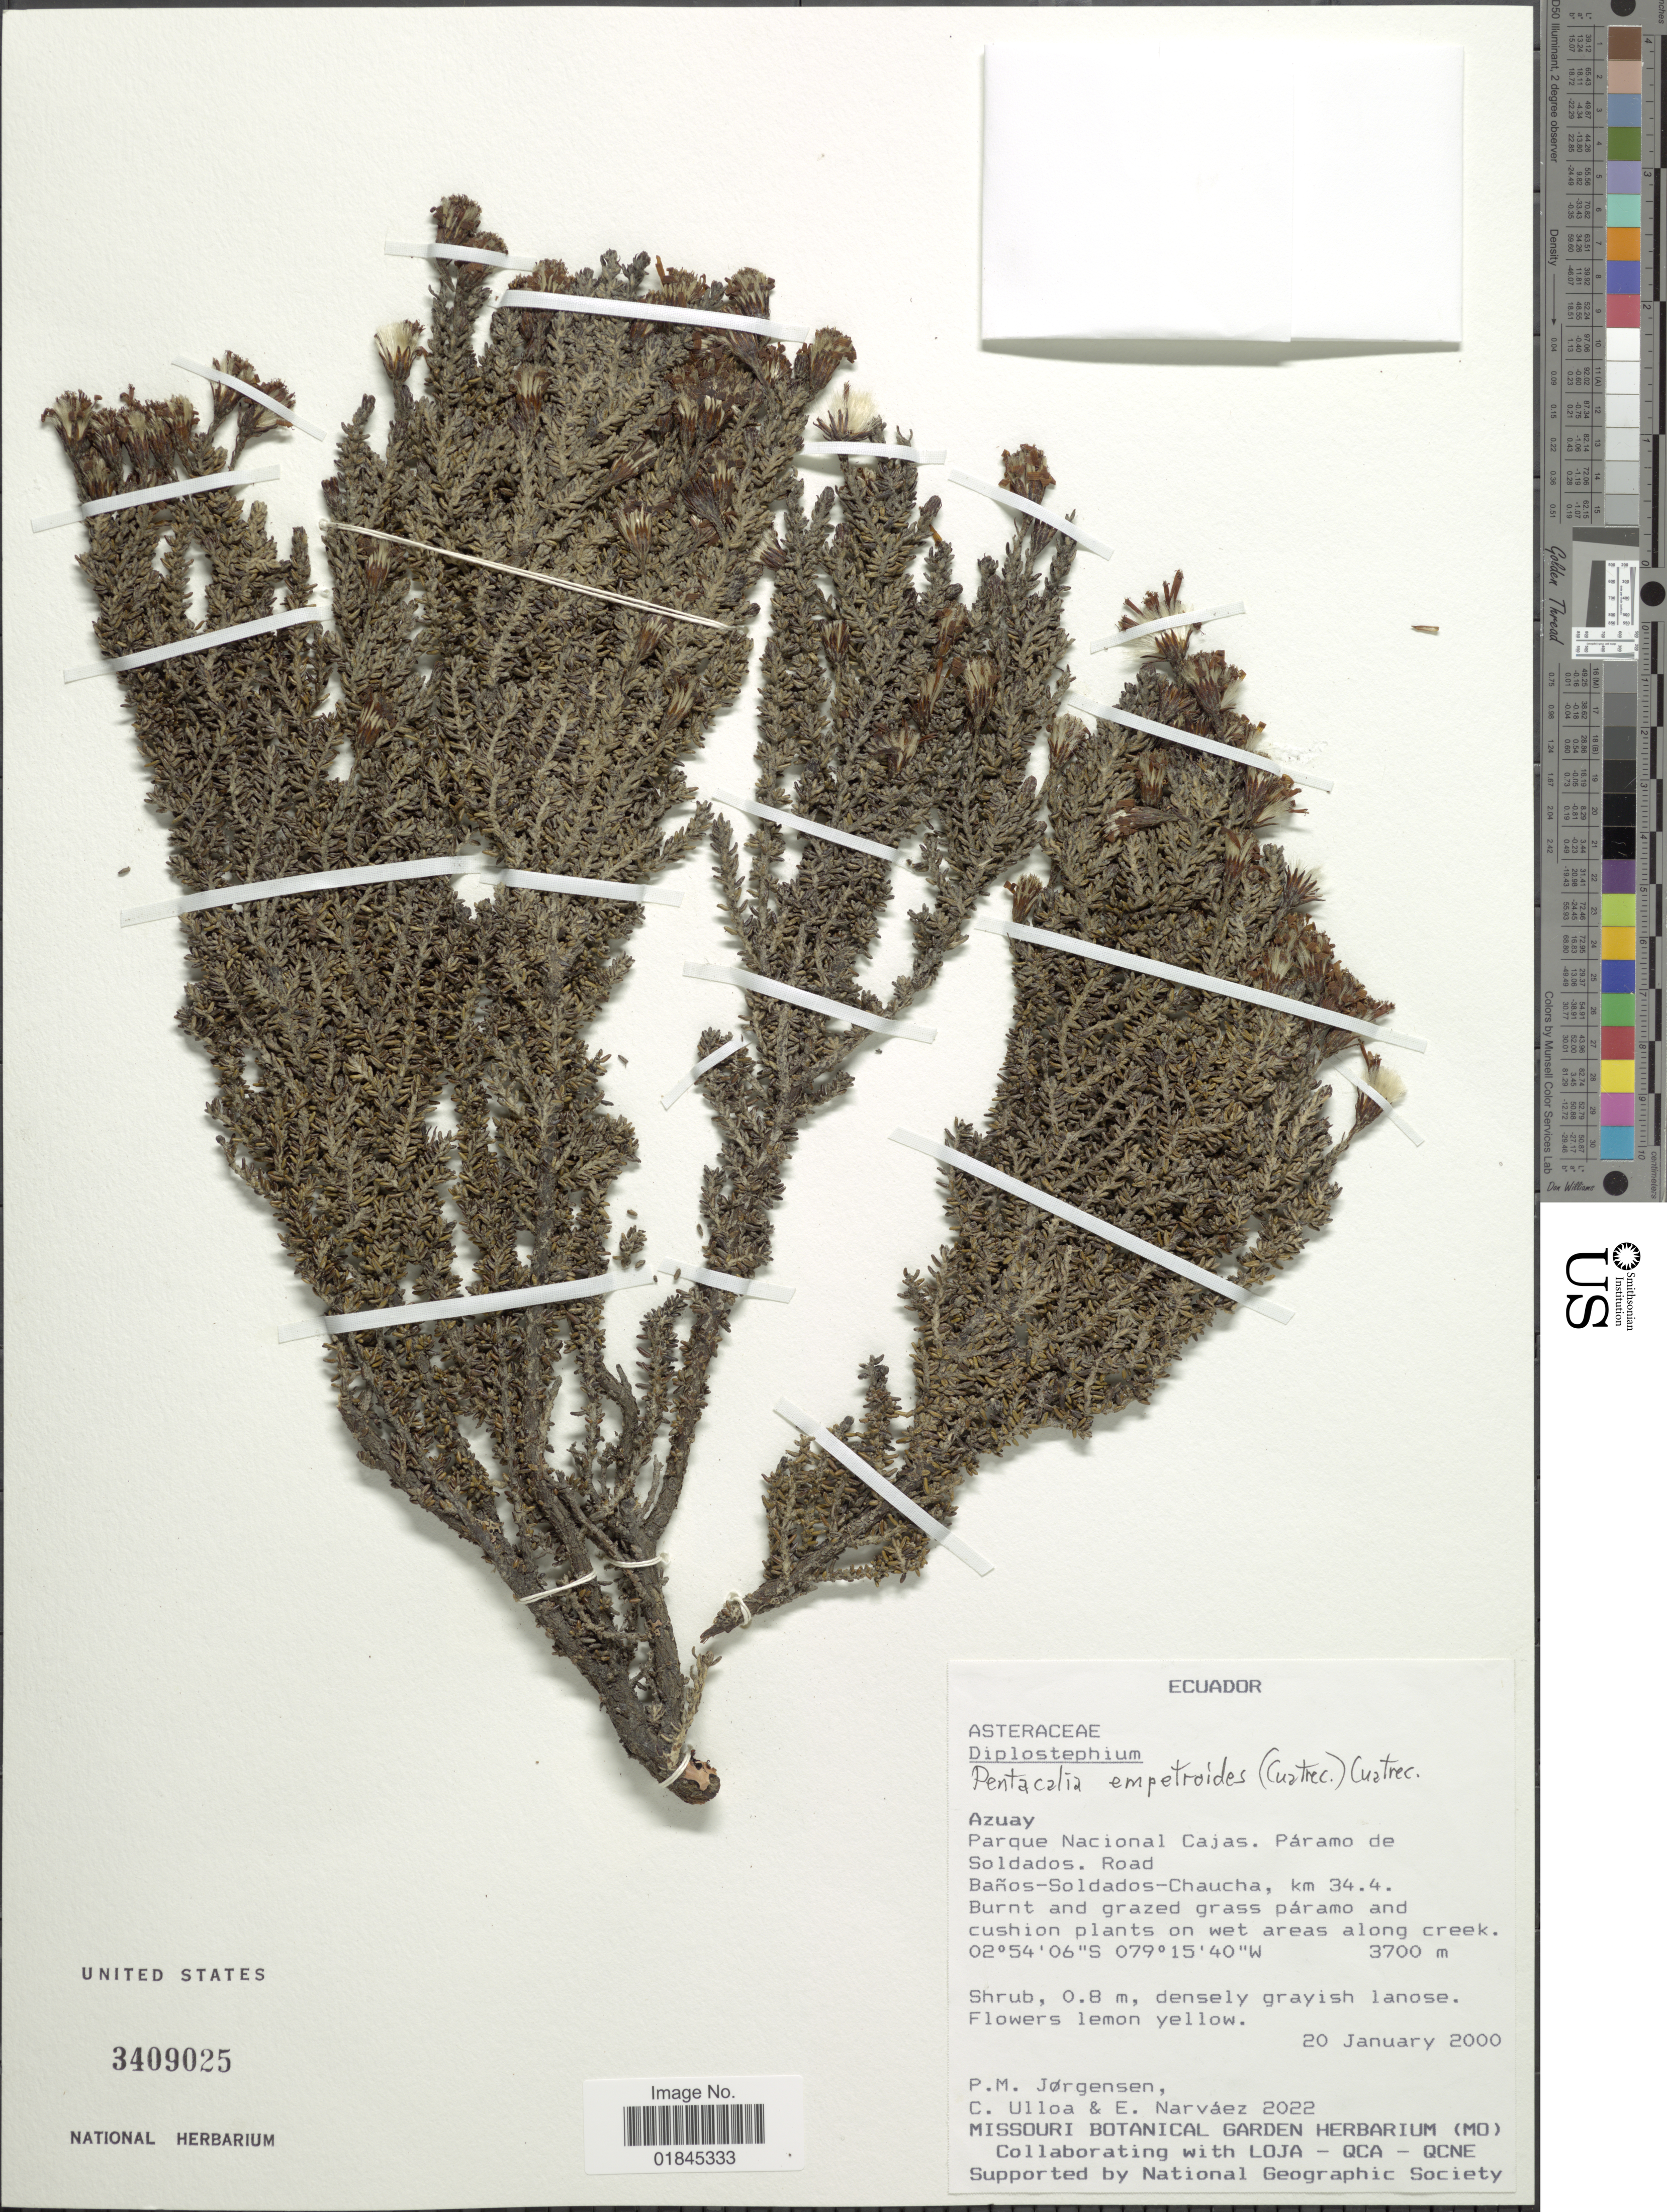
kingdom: Plantae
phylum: Tracheophyta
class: Magnoliopsida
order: Asterales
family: Asteraceae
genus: Pentacalia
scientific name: Pentacalia empetroides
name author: (Cuatrec.) Cuatrec.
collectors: P. Jørgensen, C. Ulloa & E. Narváez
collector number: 2022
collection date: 2000-01-20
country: Ecuador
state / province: Azuay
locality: Azuay. Parque Nacional Cajas. Páramo de Soldados. Road Baños-Soldados-Chaucha, km. 34.4.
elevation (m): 3700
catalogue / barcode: US 3409025